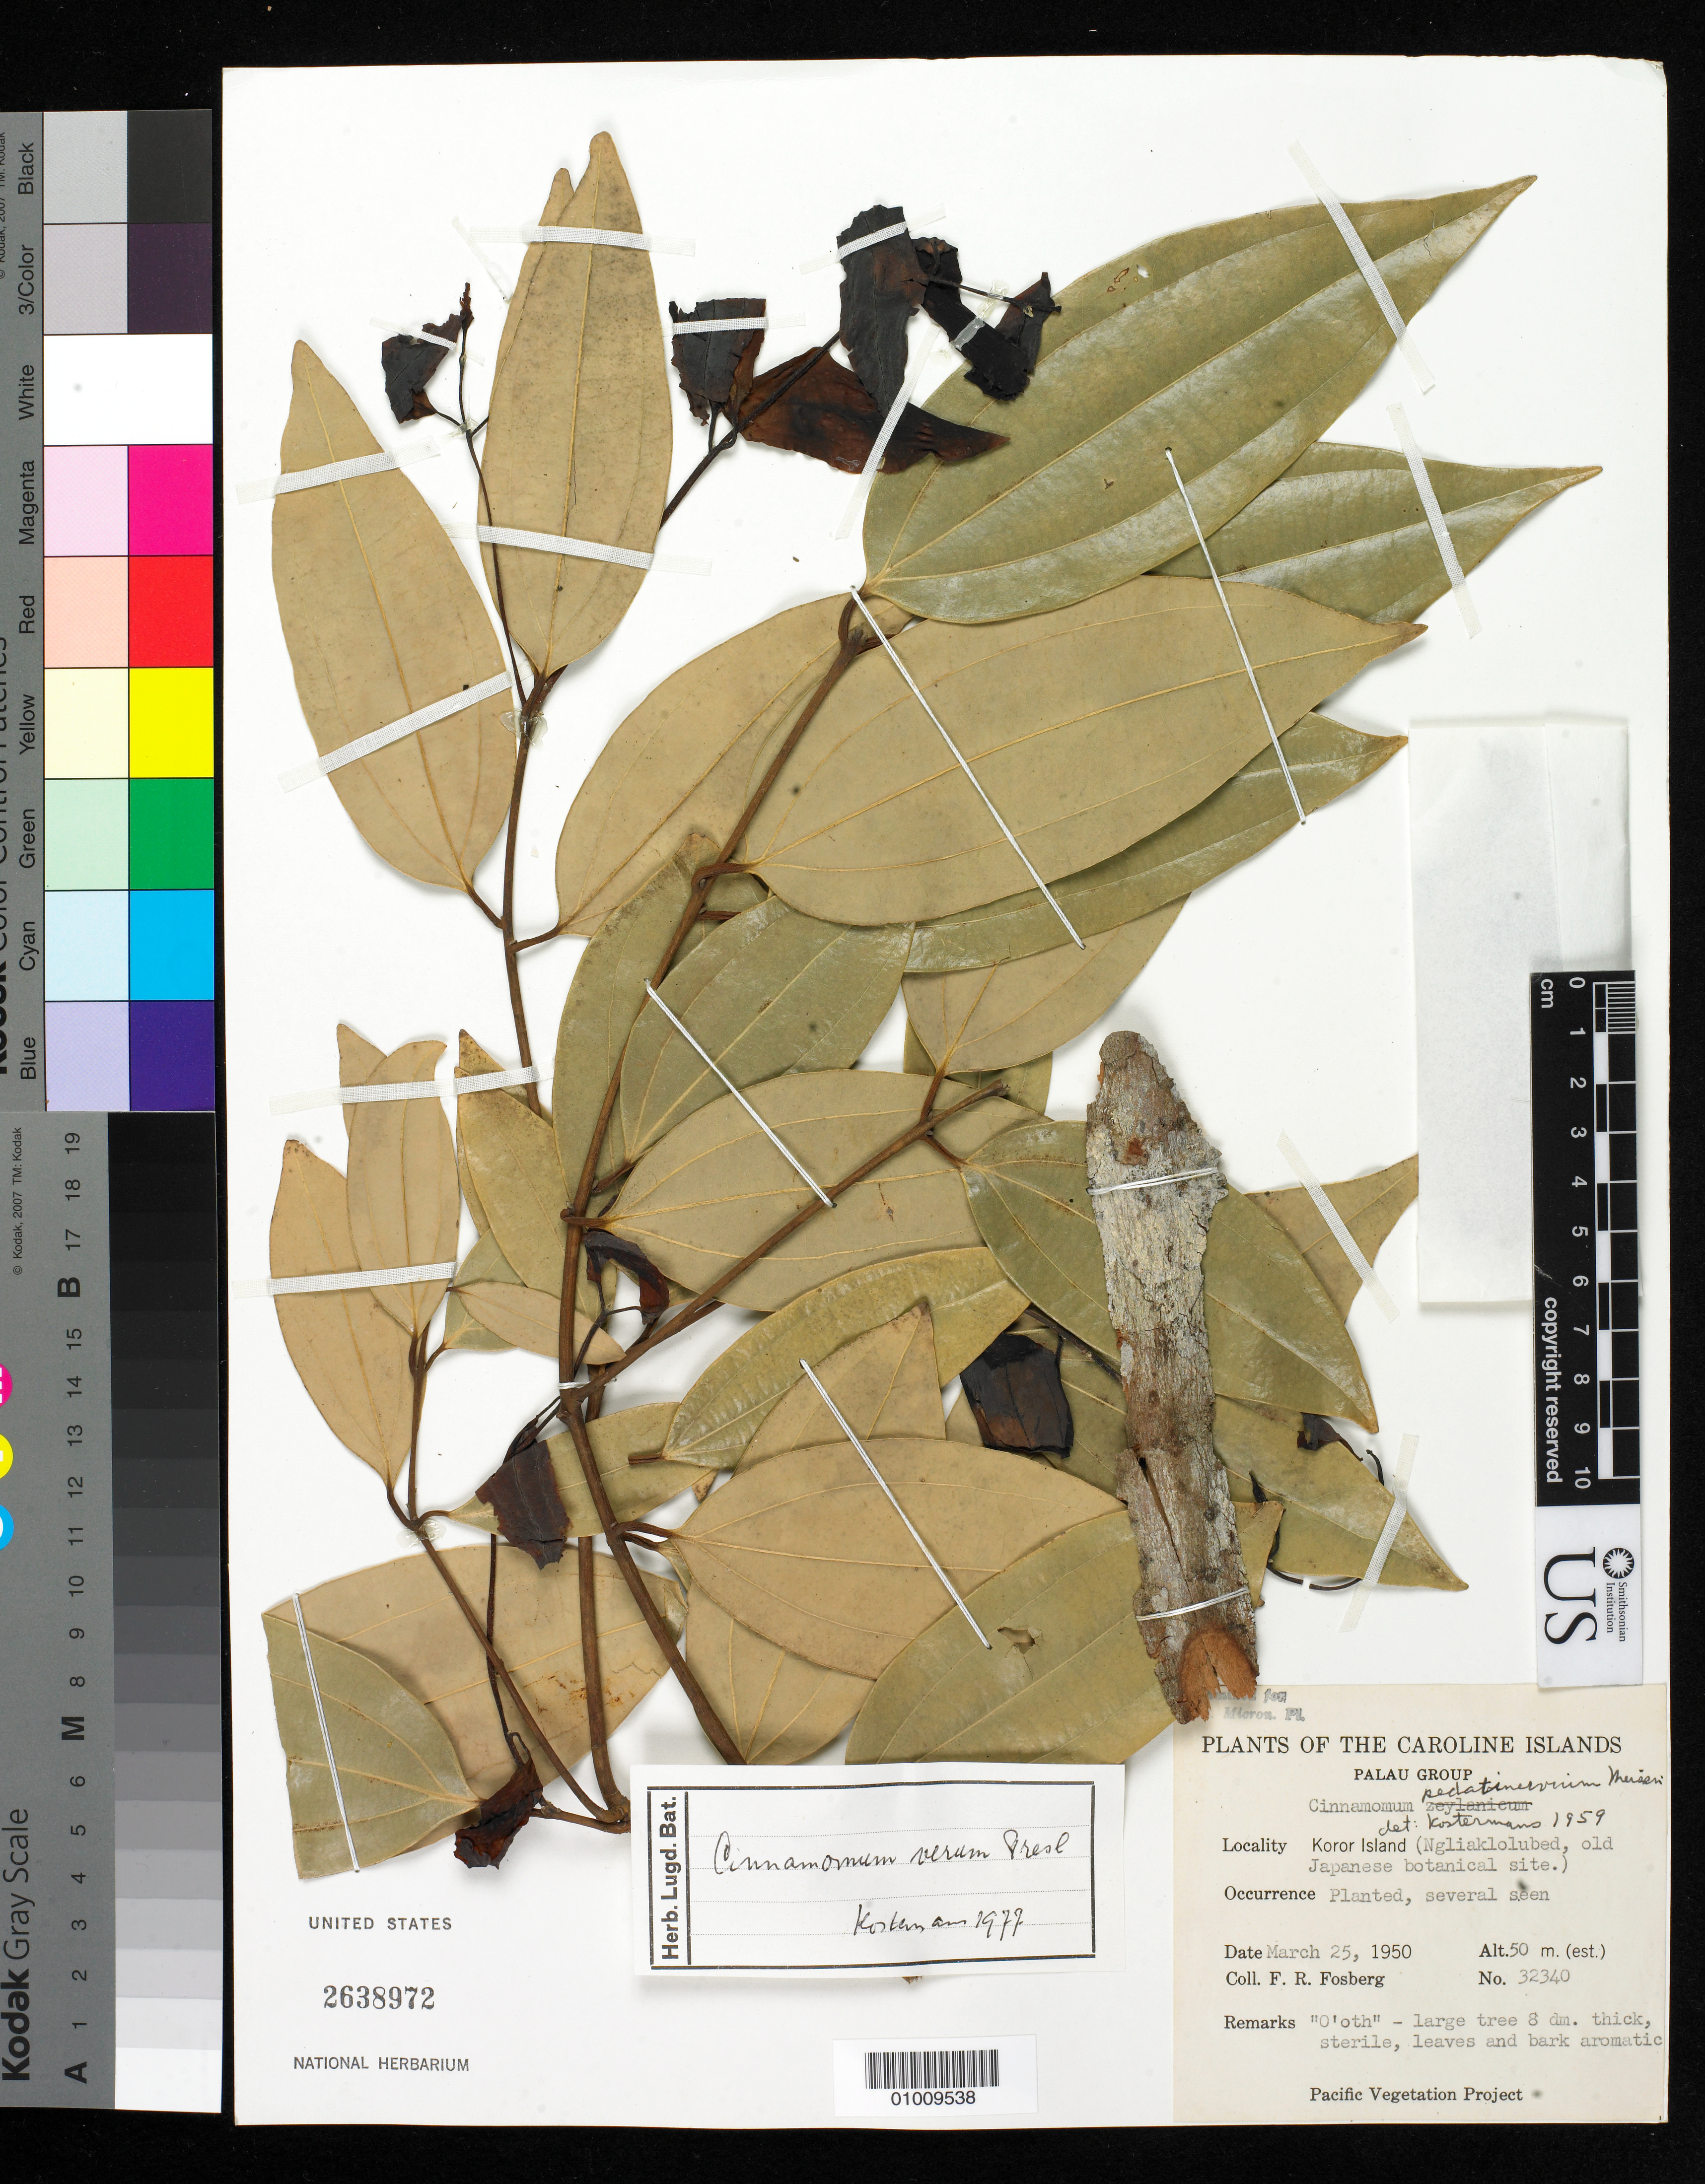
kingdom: Plantae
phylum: Tracheophyta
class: Magnoliopsida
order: Laurales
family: Lauraceae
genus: Cinnamomum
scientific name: Cinnamomum verum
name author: J. Presl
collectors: F. R. Fosberg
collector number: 32340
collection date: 1950-03-25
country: Palau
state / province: Koror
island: Oreor (Koror)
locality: Ngliaklolubed, old Japanese botanical site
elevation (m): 50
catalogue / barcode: US 2638972